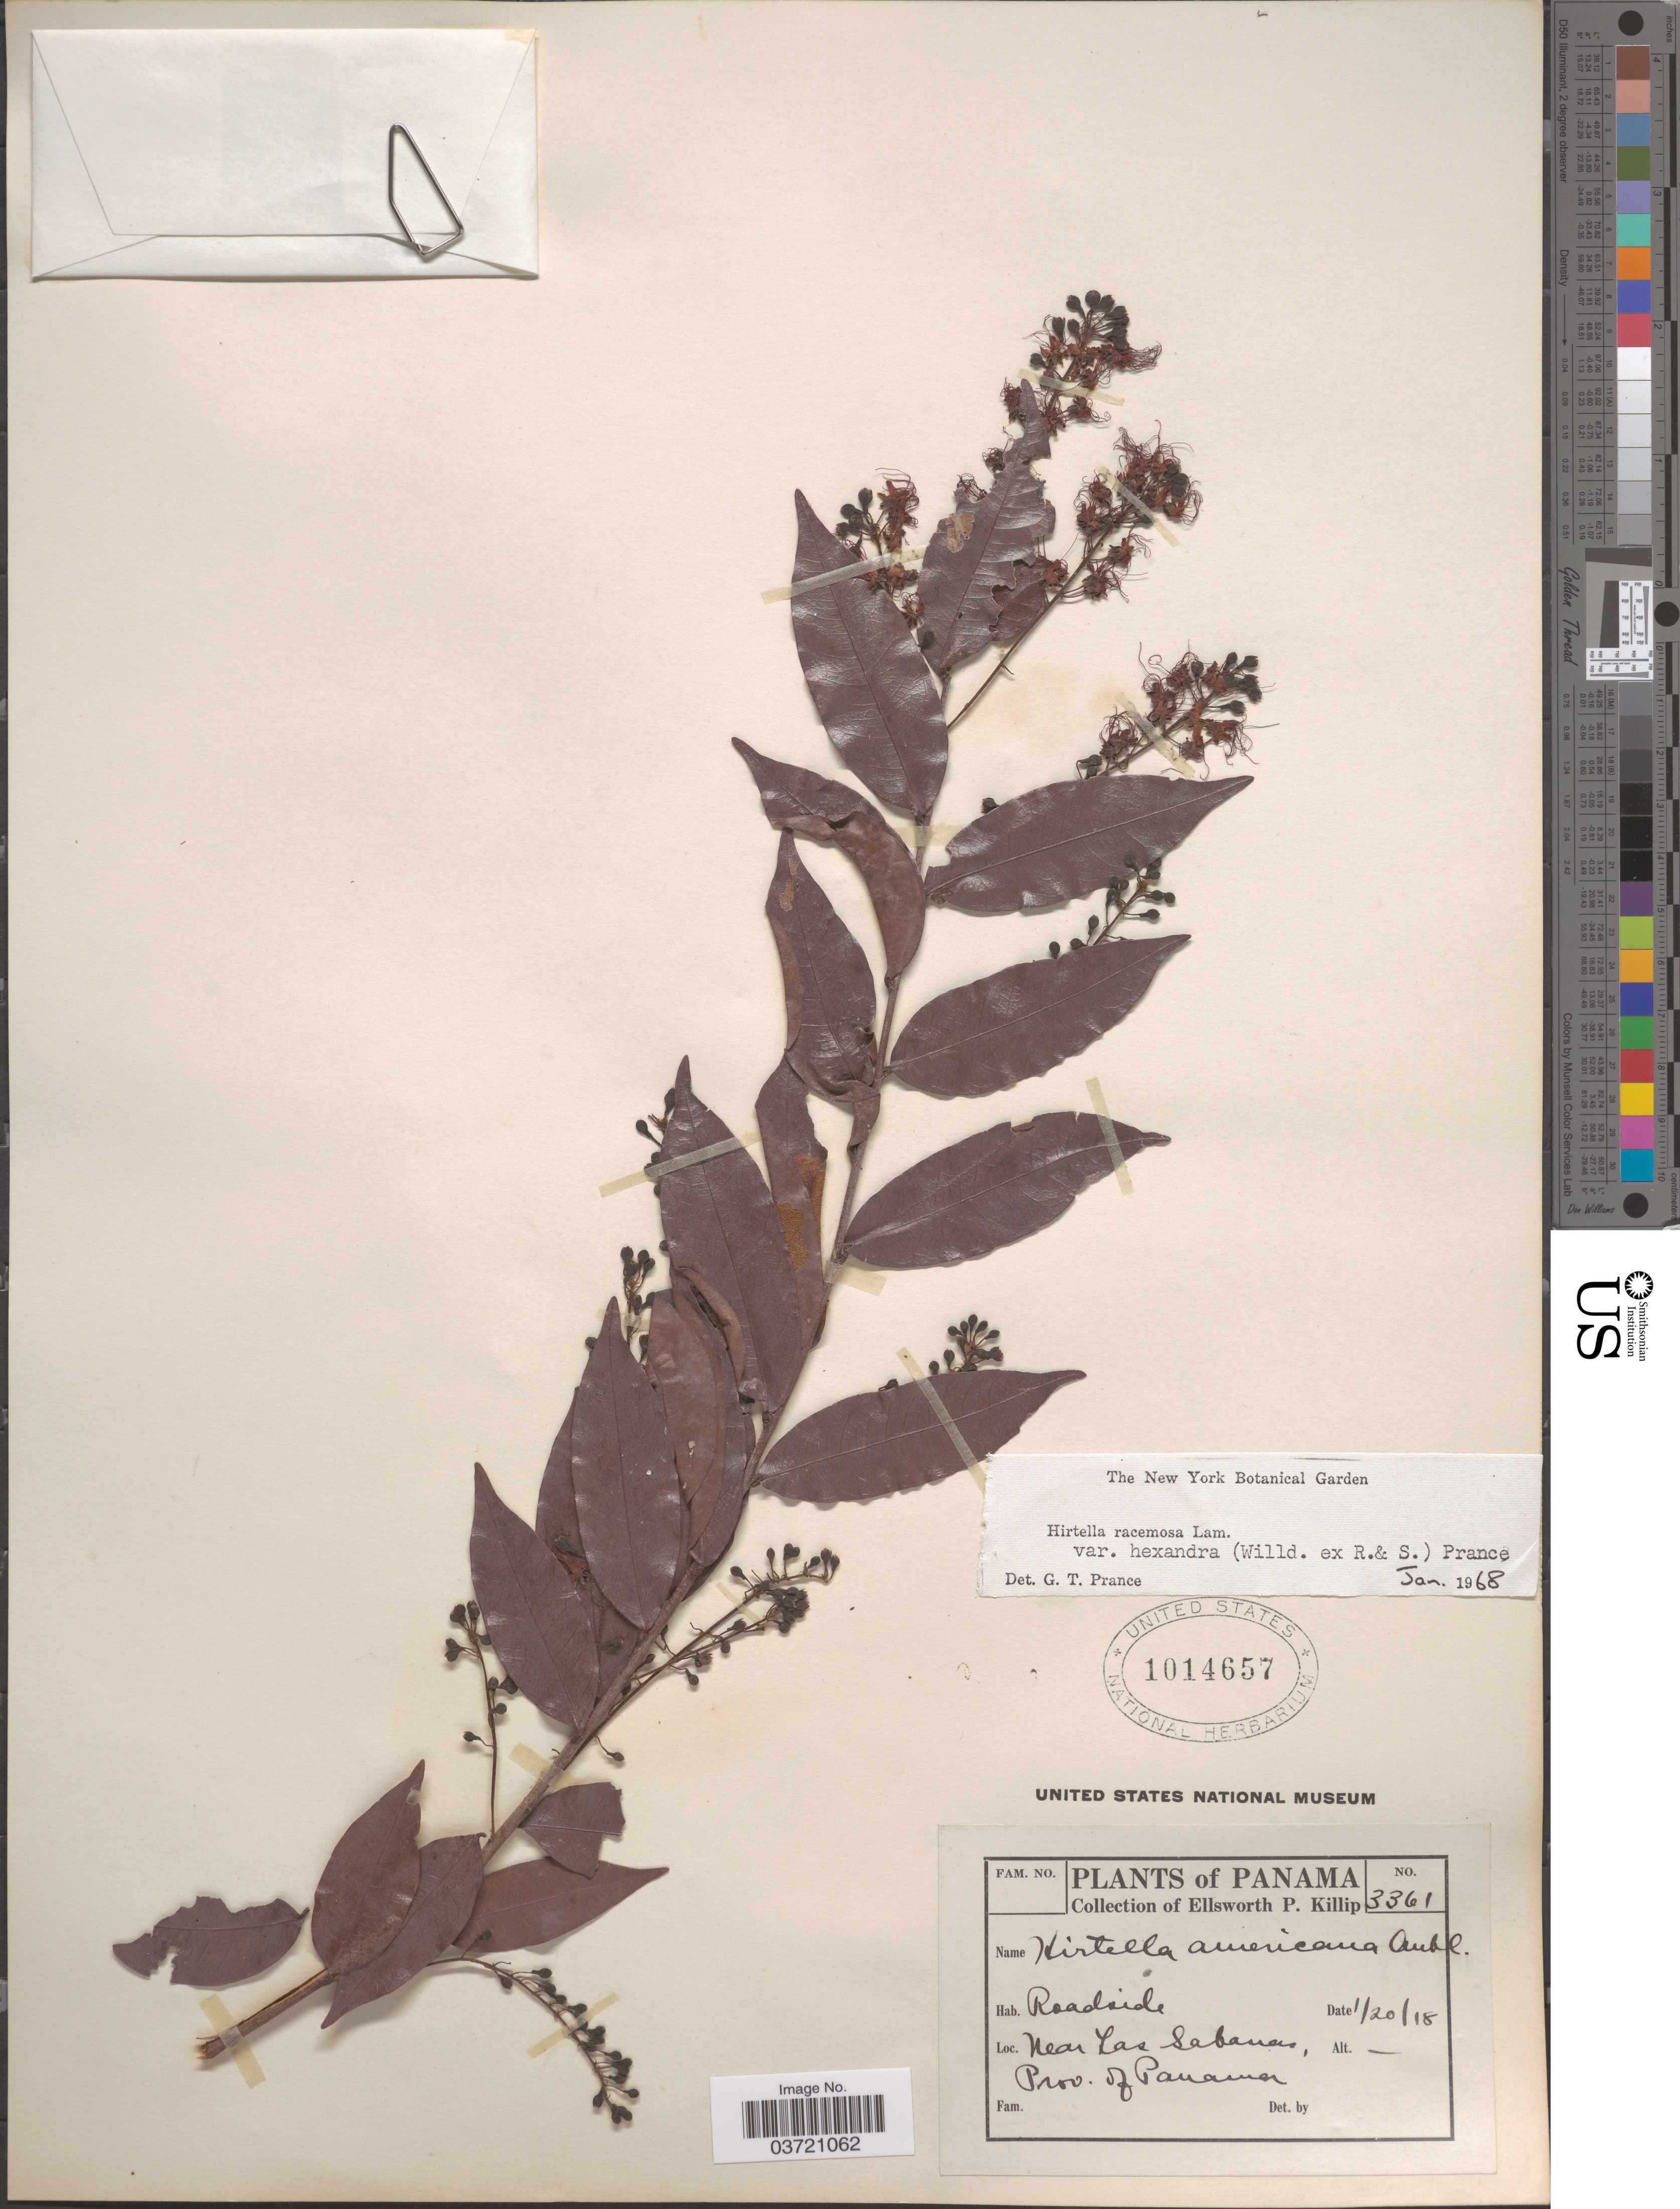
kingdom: Plantae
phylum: Tracheophyta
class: Magnoliopsida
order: Malpighiales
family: Chrysobalanaceae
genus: Hirtella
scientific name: Hirtella racemosa var. hexandra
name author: (Willd. ex Roem. & Schult.) Prance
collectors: E. P. Killip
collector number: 3361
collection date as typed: Transcribed d/m/y: 20/1/18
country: Panama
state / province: Panamá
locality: Near Las Sabanas.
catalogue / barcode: US 1014657